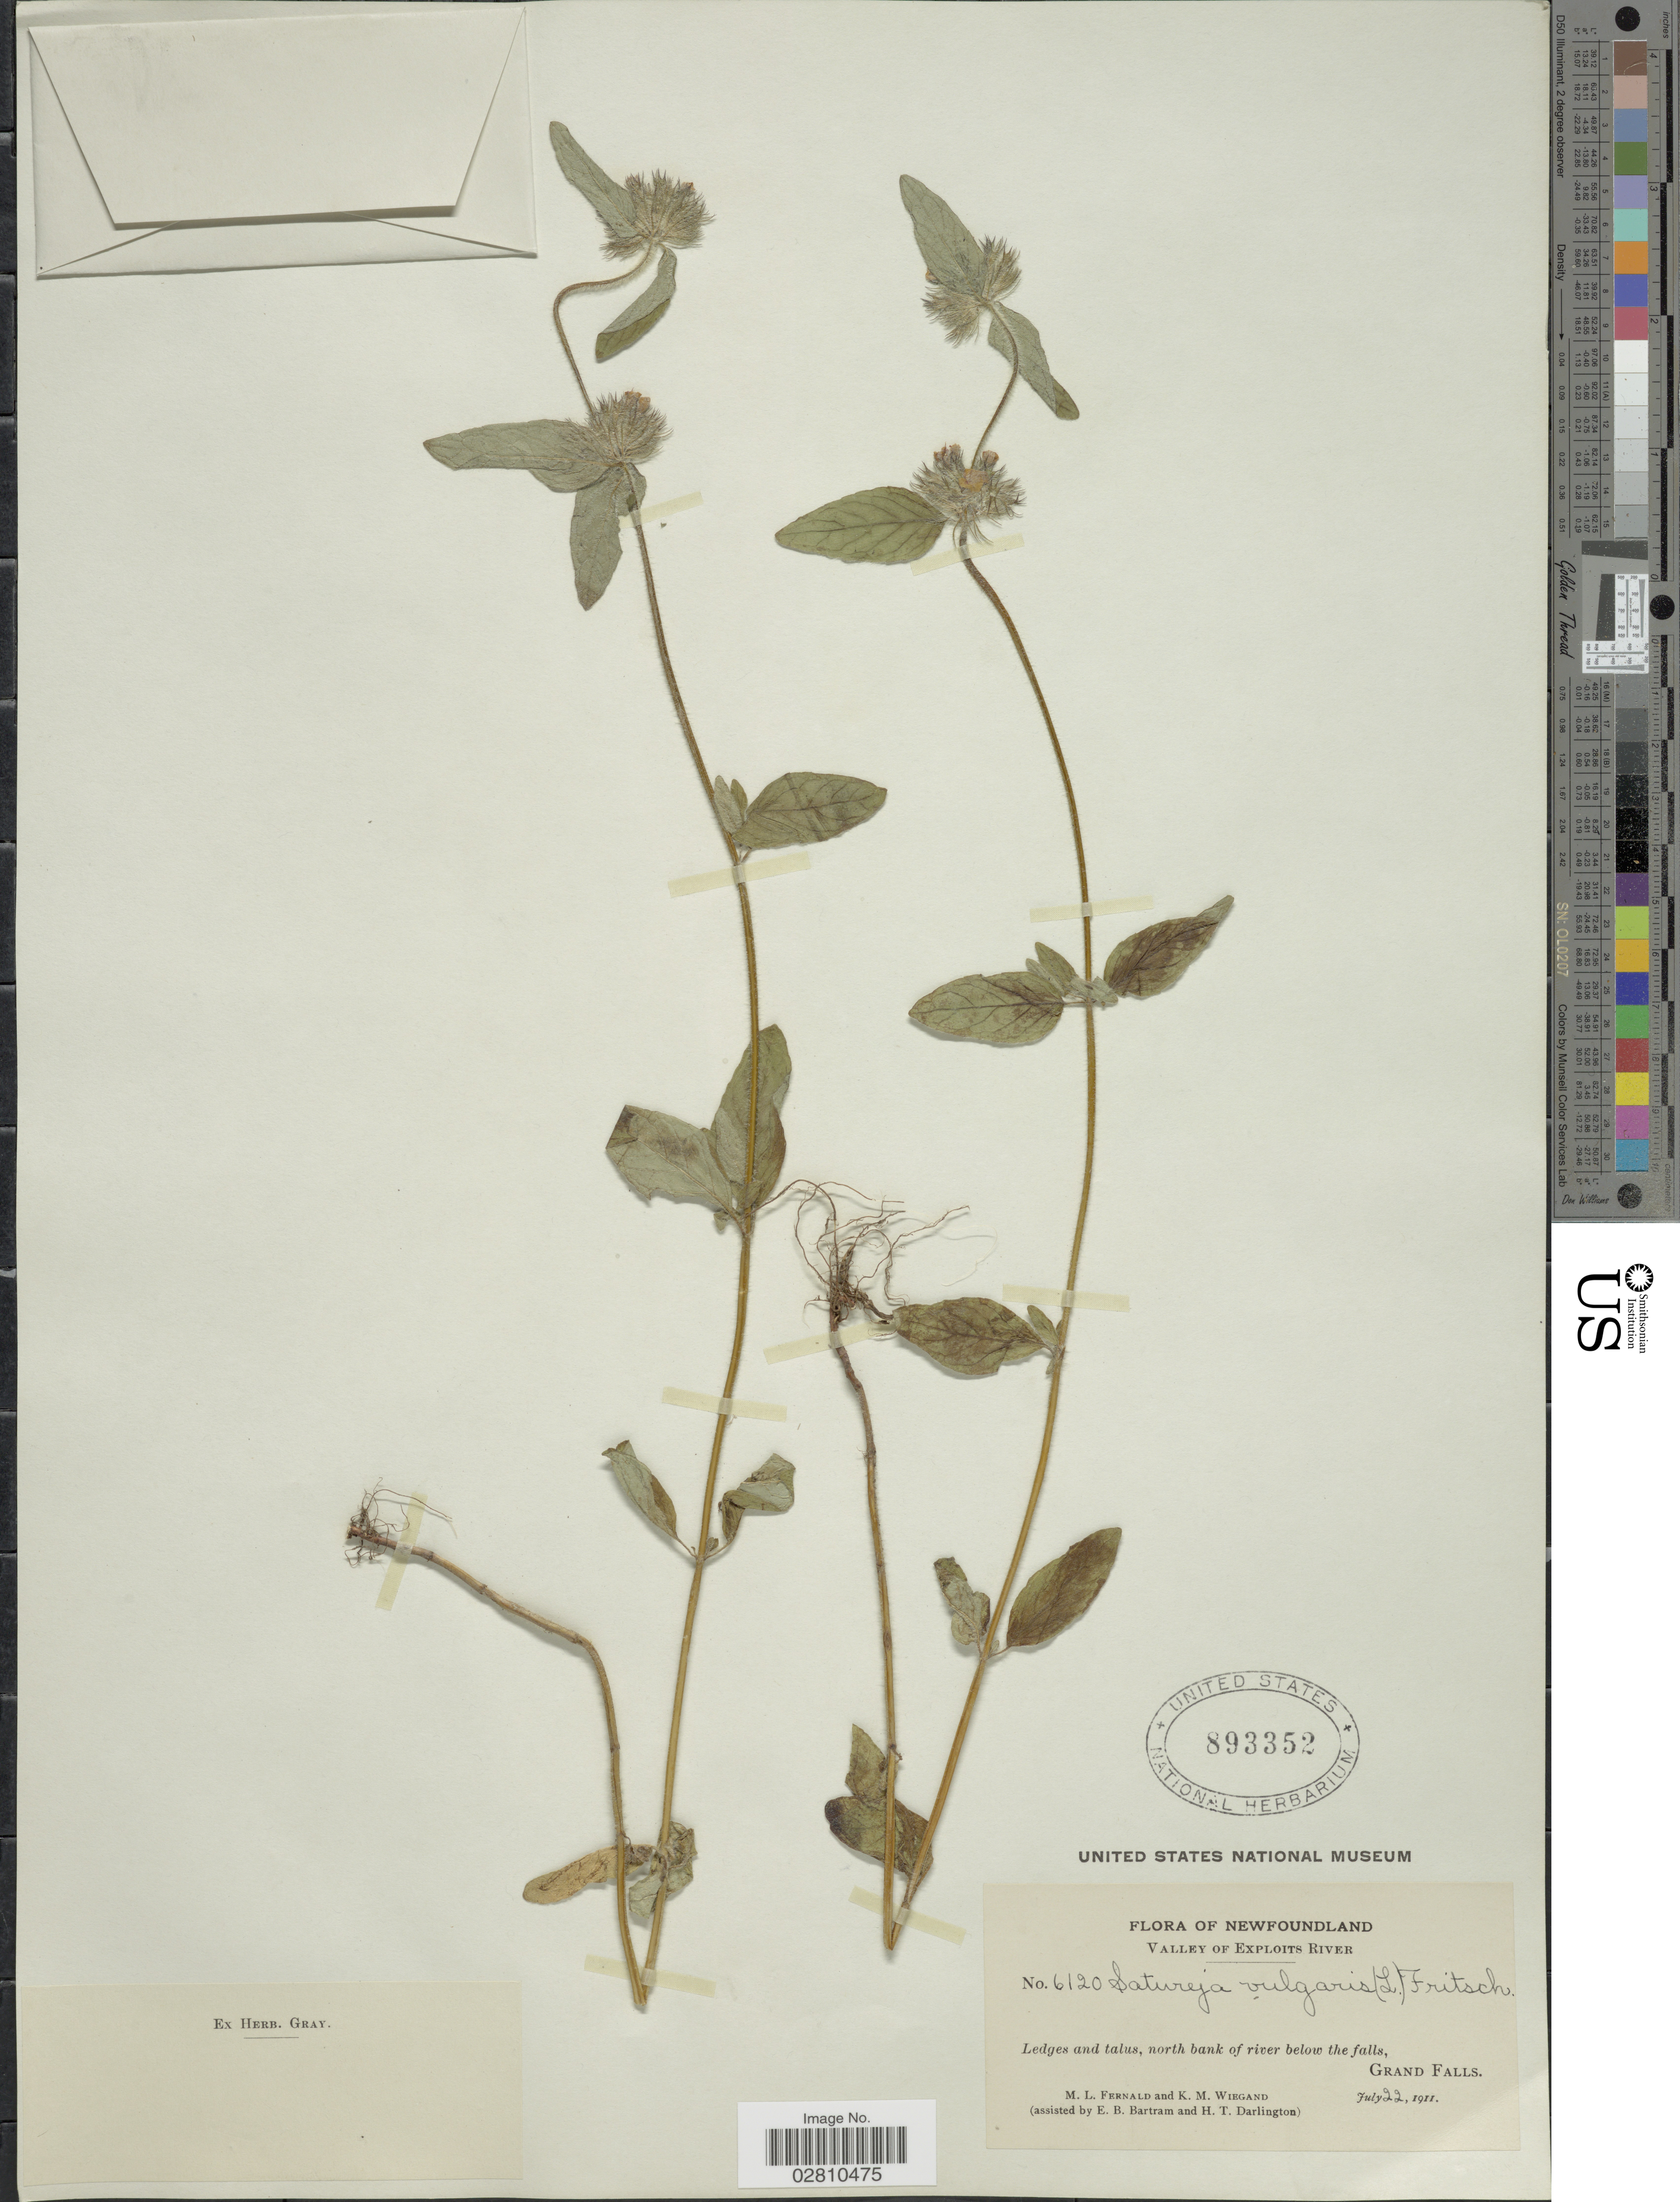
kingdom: Plantae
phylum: Tracheophyta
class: Magnoliopsida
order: Lamiales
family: Lamiaceae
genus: Clinopodium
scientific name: Clinopodium vulgare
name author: L.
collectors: M. L. Fernald, K. M. Wiegand, E. B. Bartram & H. Darlington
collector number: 6120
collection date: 1911-07-22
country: Canada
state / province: Newfoundland and Labrador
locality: Valley of Exploits River, north bank of river below the falls, Grand Falls.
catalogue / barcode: US 893352